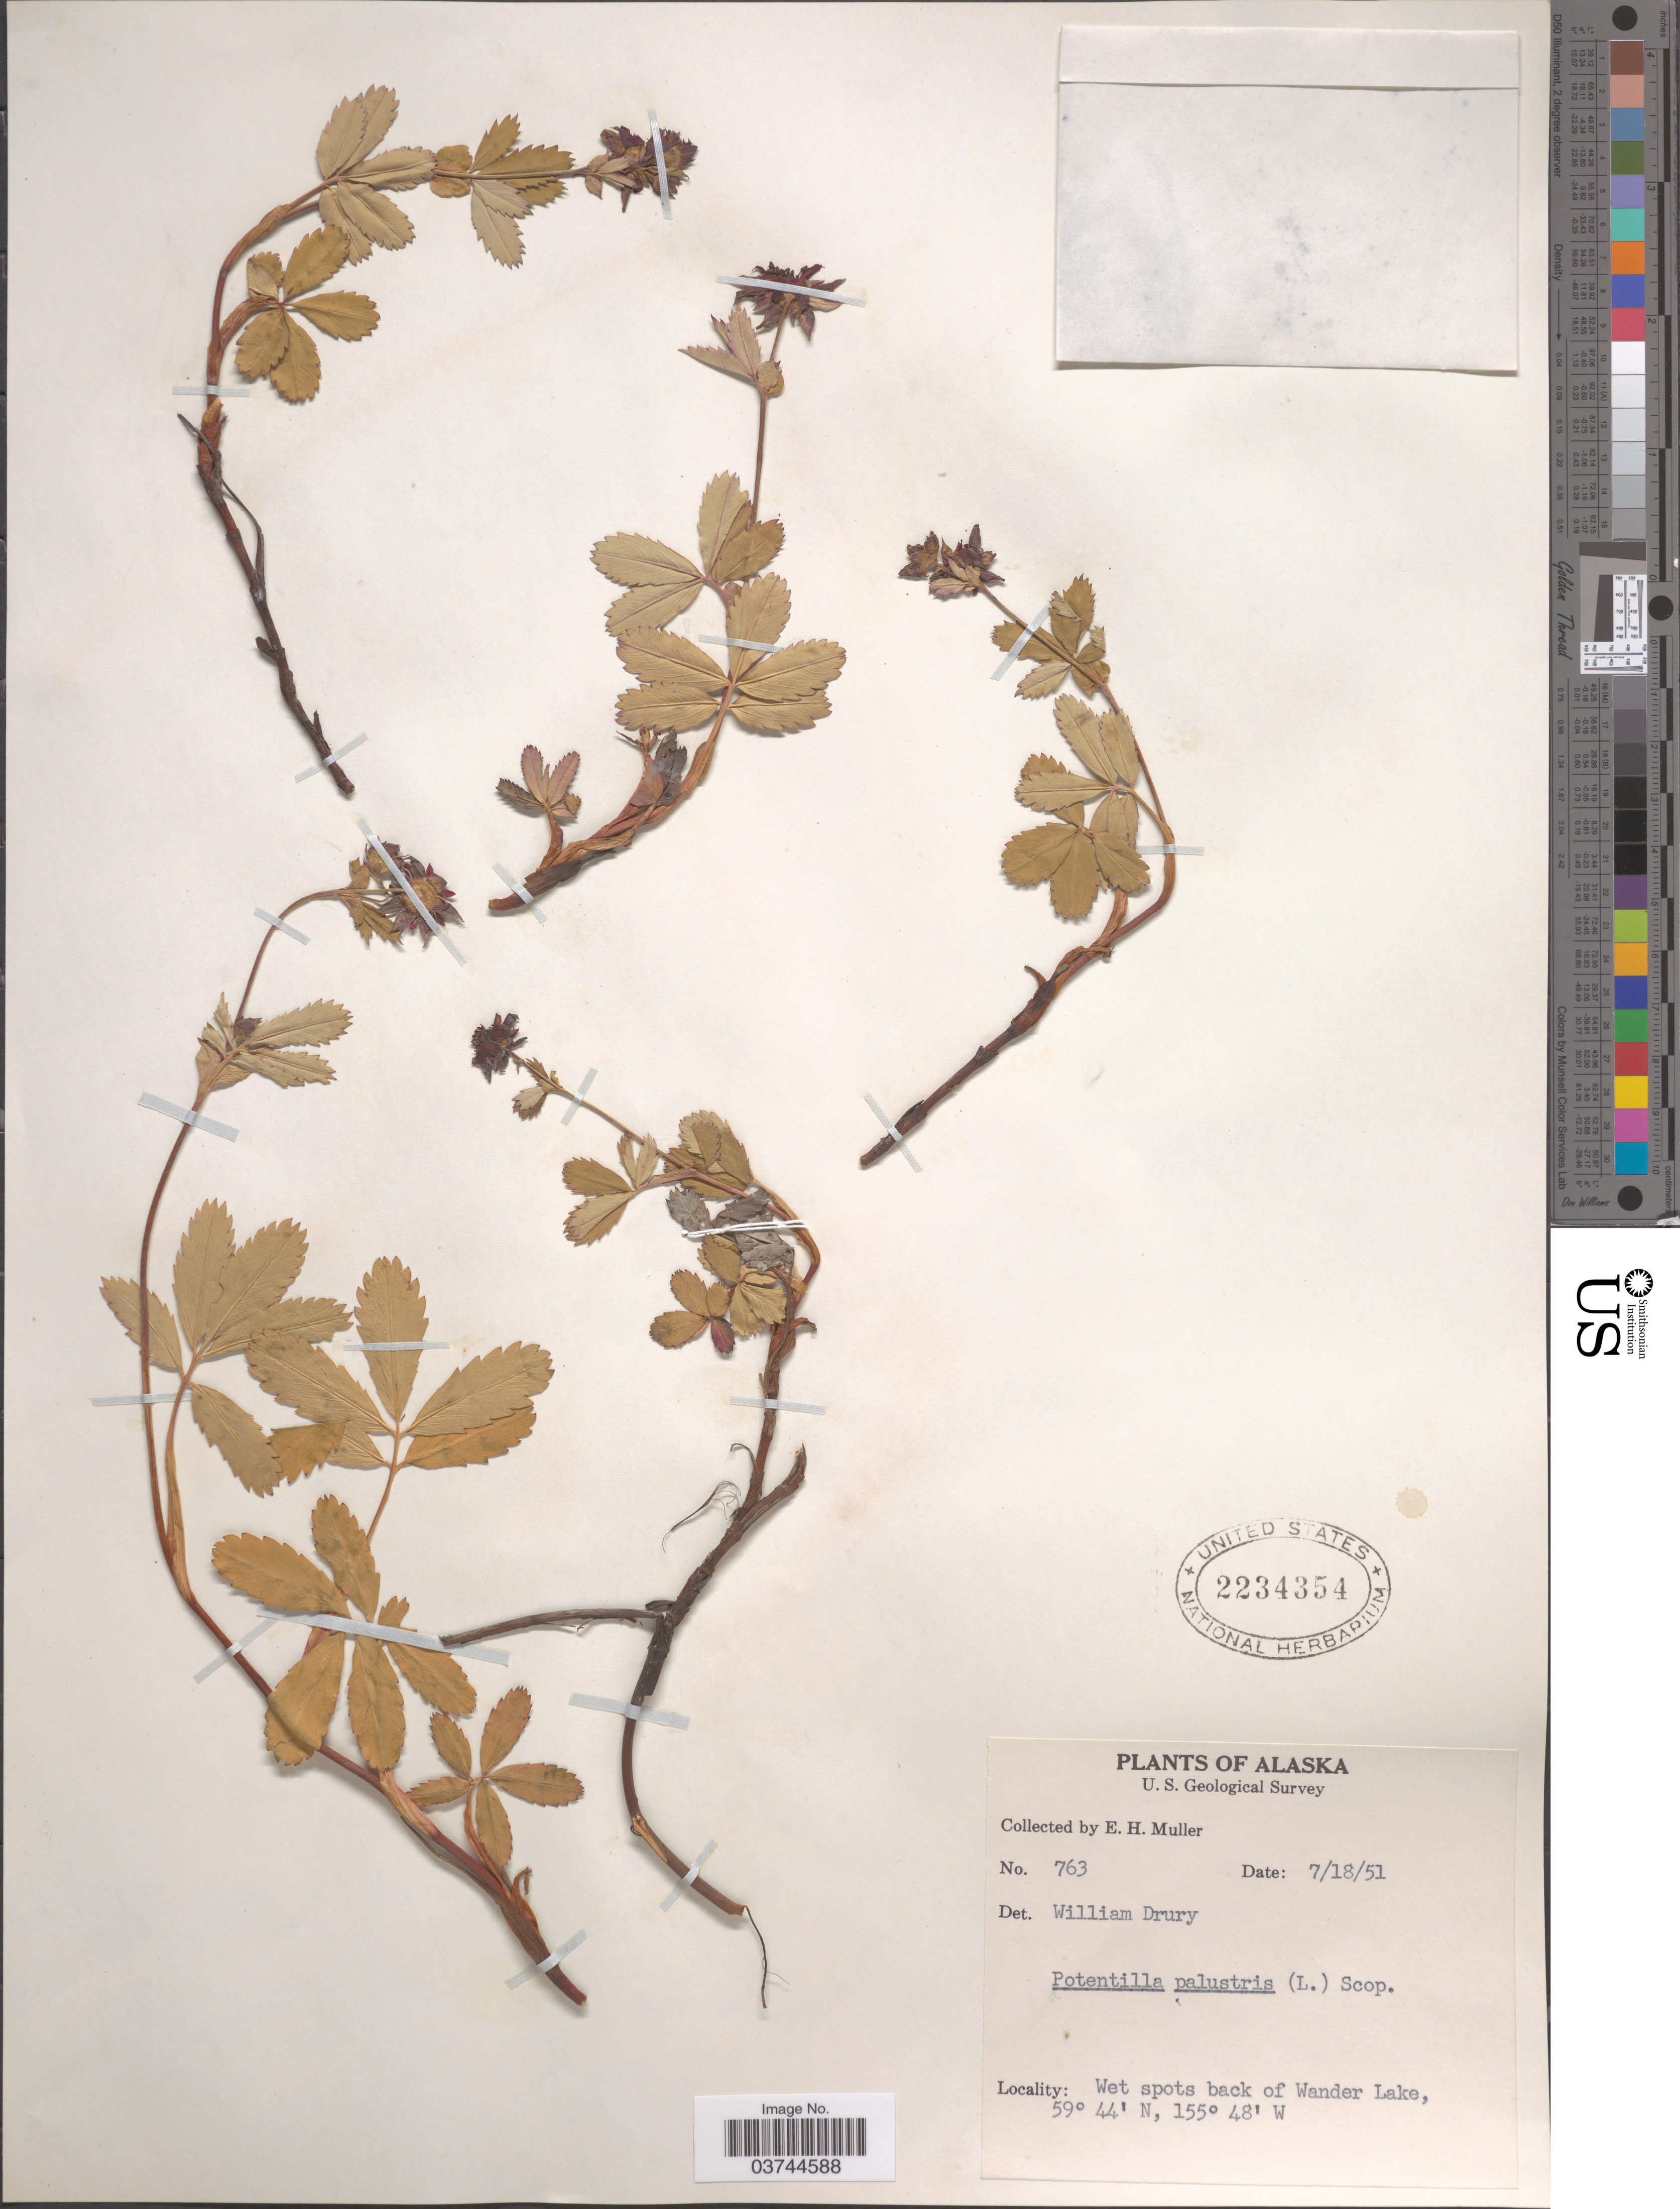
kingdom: Plantae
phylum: Tracheophyta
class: Magnoliopsida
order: Rosales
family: Rosaceae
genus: Comarum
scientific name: Comarum palustre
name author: L.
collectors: E. H. Muller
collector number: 763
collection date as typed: Transcribed d/m/y: 18/7/51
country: United States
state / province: Alaska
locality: Wet spots back of Wander Lake.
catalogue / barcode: US 2234354